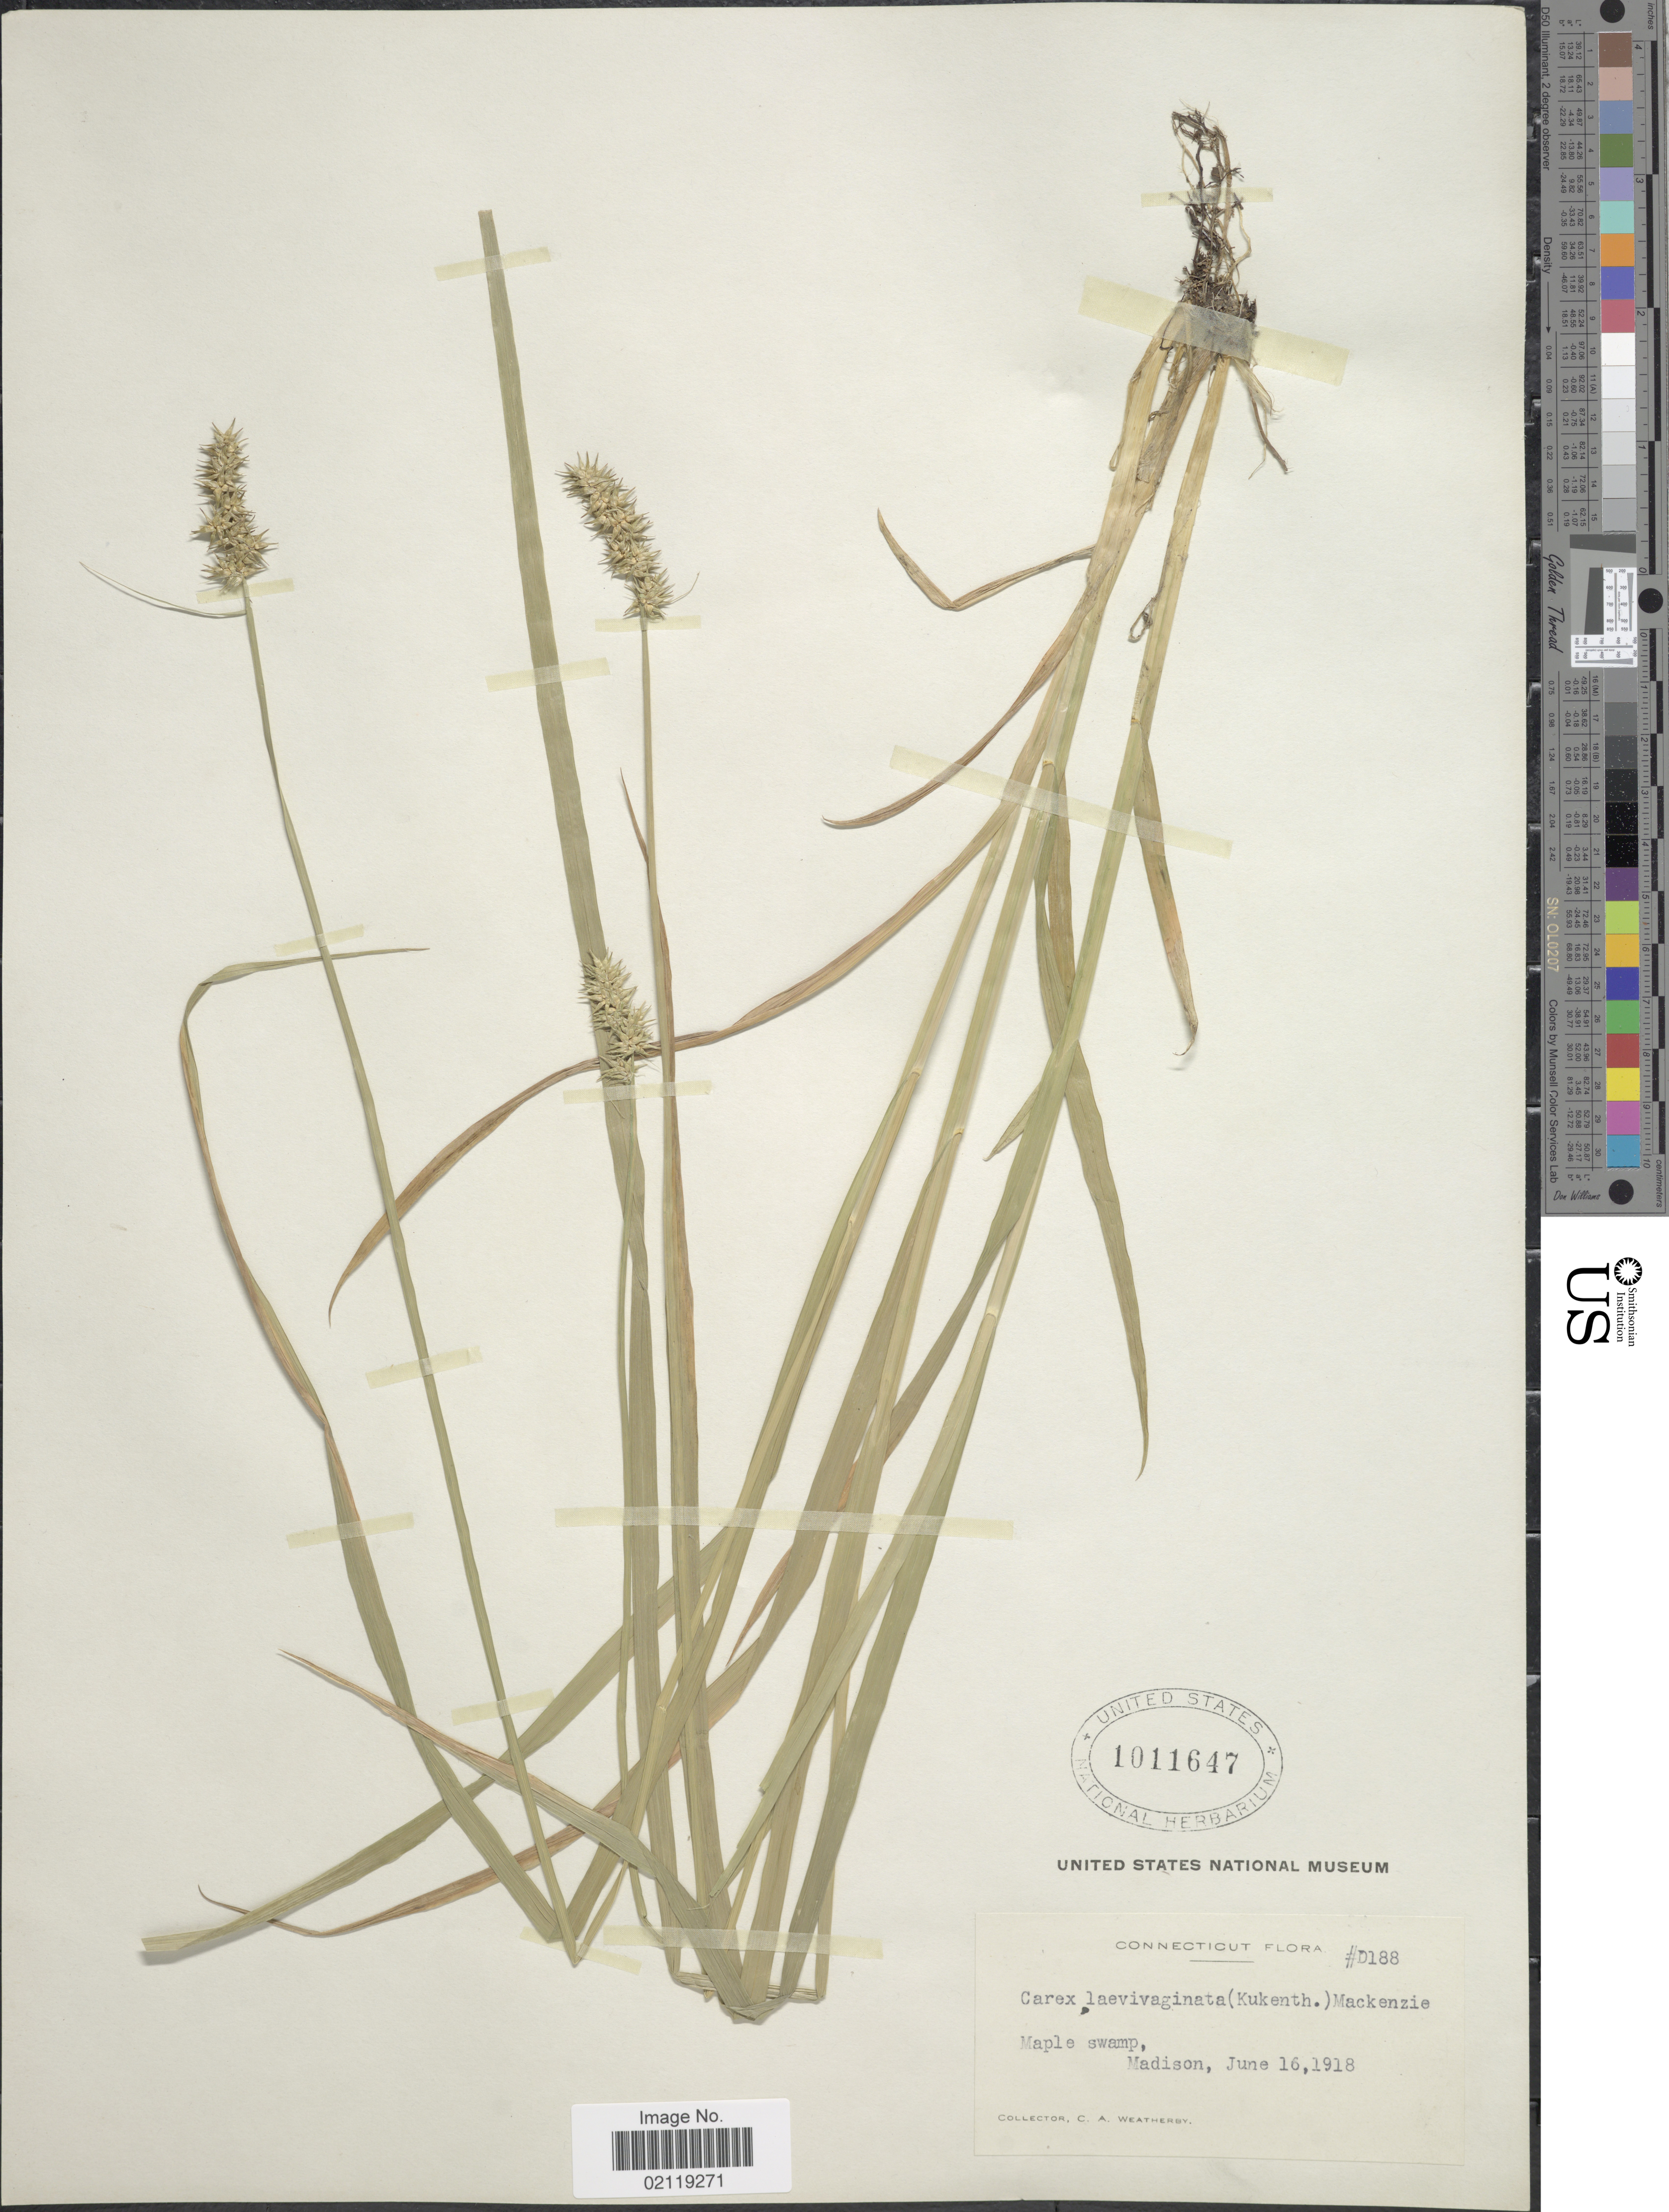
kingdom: Plantae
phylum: Tracheophyta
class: Liliopsida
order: Poales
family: Cyperaceae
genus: Carex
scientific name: Carex laevivaginata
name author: (Kük.) Mack.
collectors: C. A. Weatherby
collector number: D188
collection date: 1918-06-16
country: United States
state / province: Connecticut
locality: Maple swamp, Madison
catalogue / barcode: US 1011647